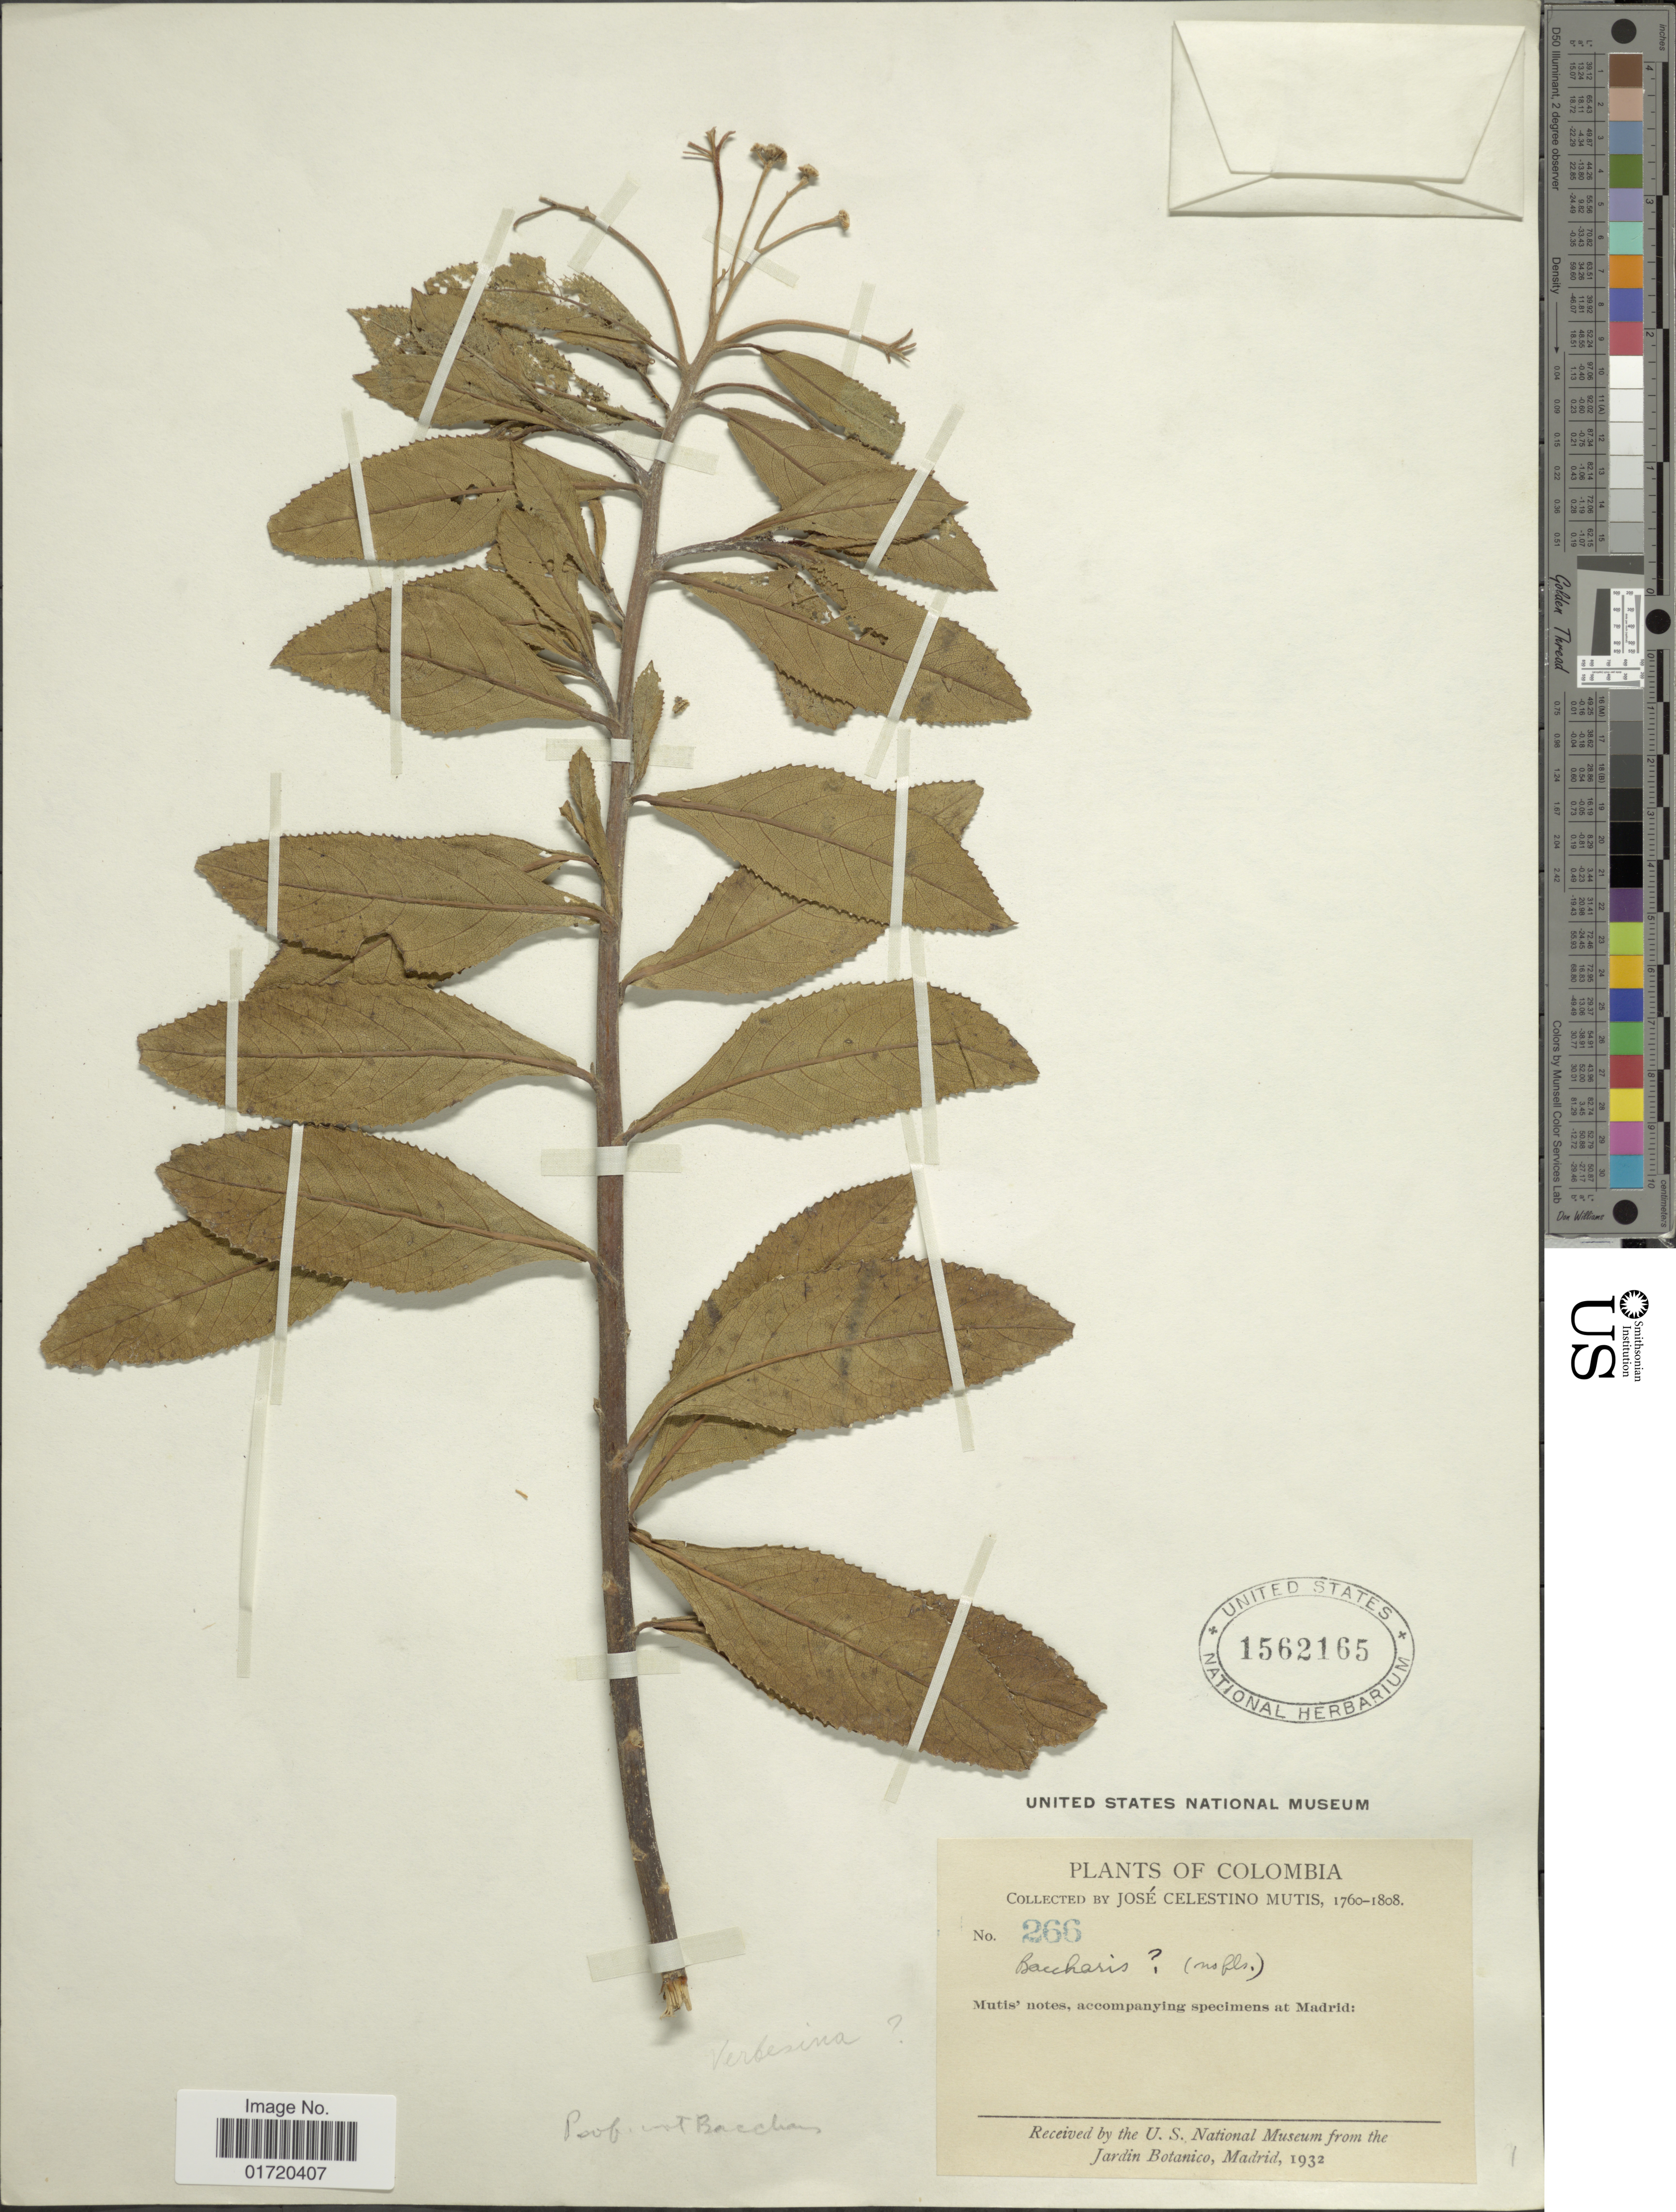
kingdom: Plantae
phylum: Tracheophyta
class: Magnoliopsida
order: Asterales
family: Asteraceae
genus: Baccharis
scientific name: Baccharis buddlejoides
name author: Kunth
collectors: J. C. B. Mutis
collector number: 266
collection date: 1760/1808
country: Colombia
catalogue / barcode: US 1562165